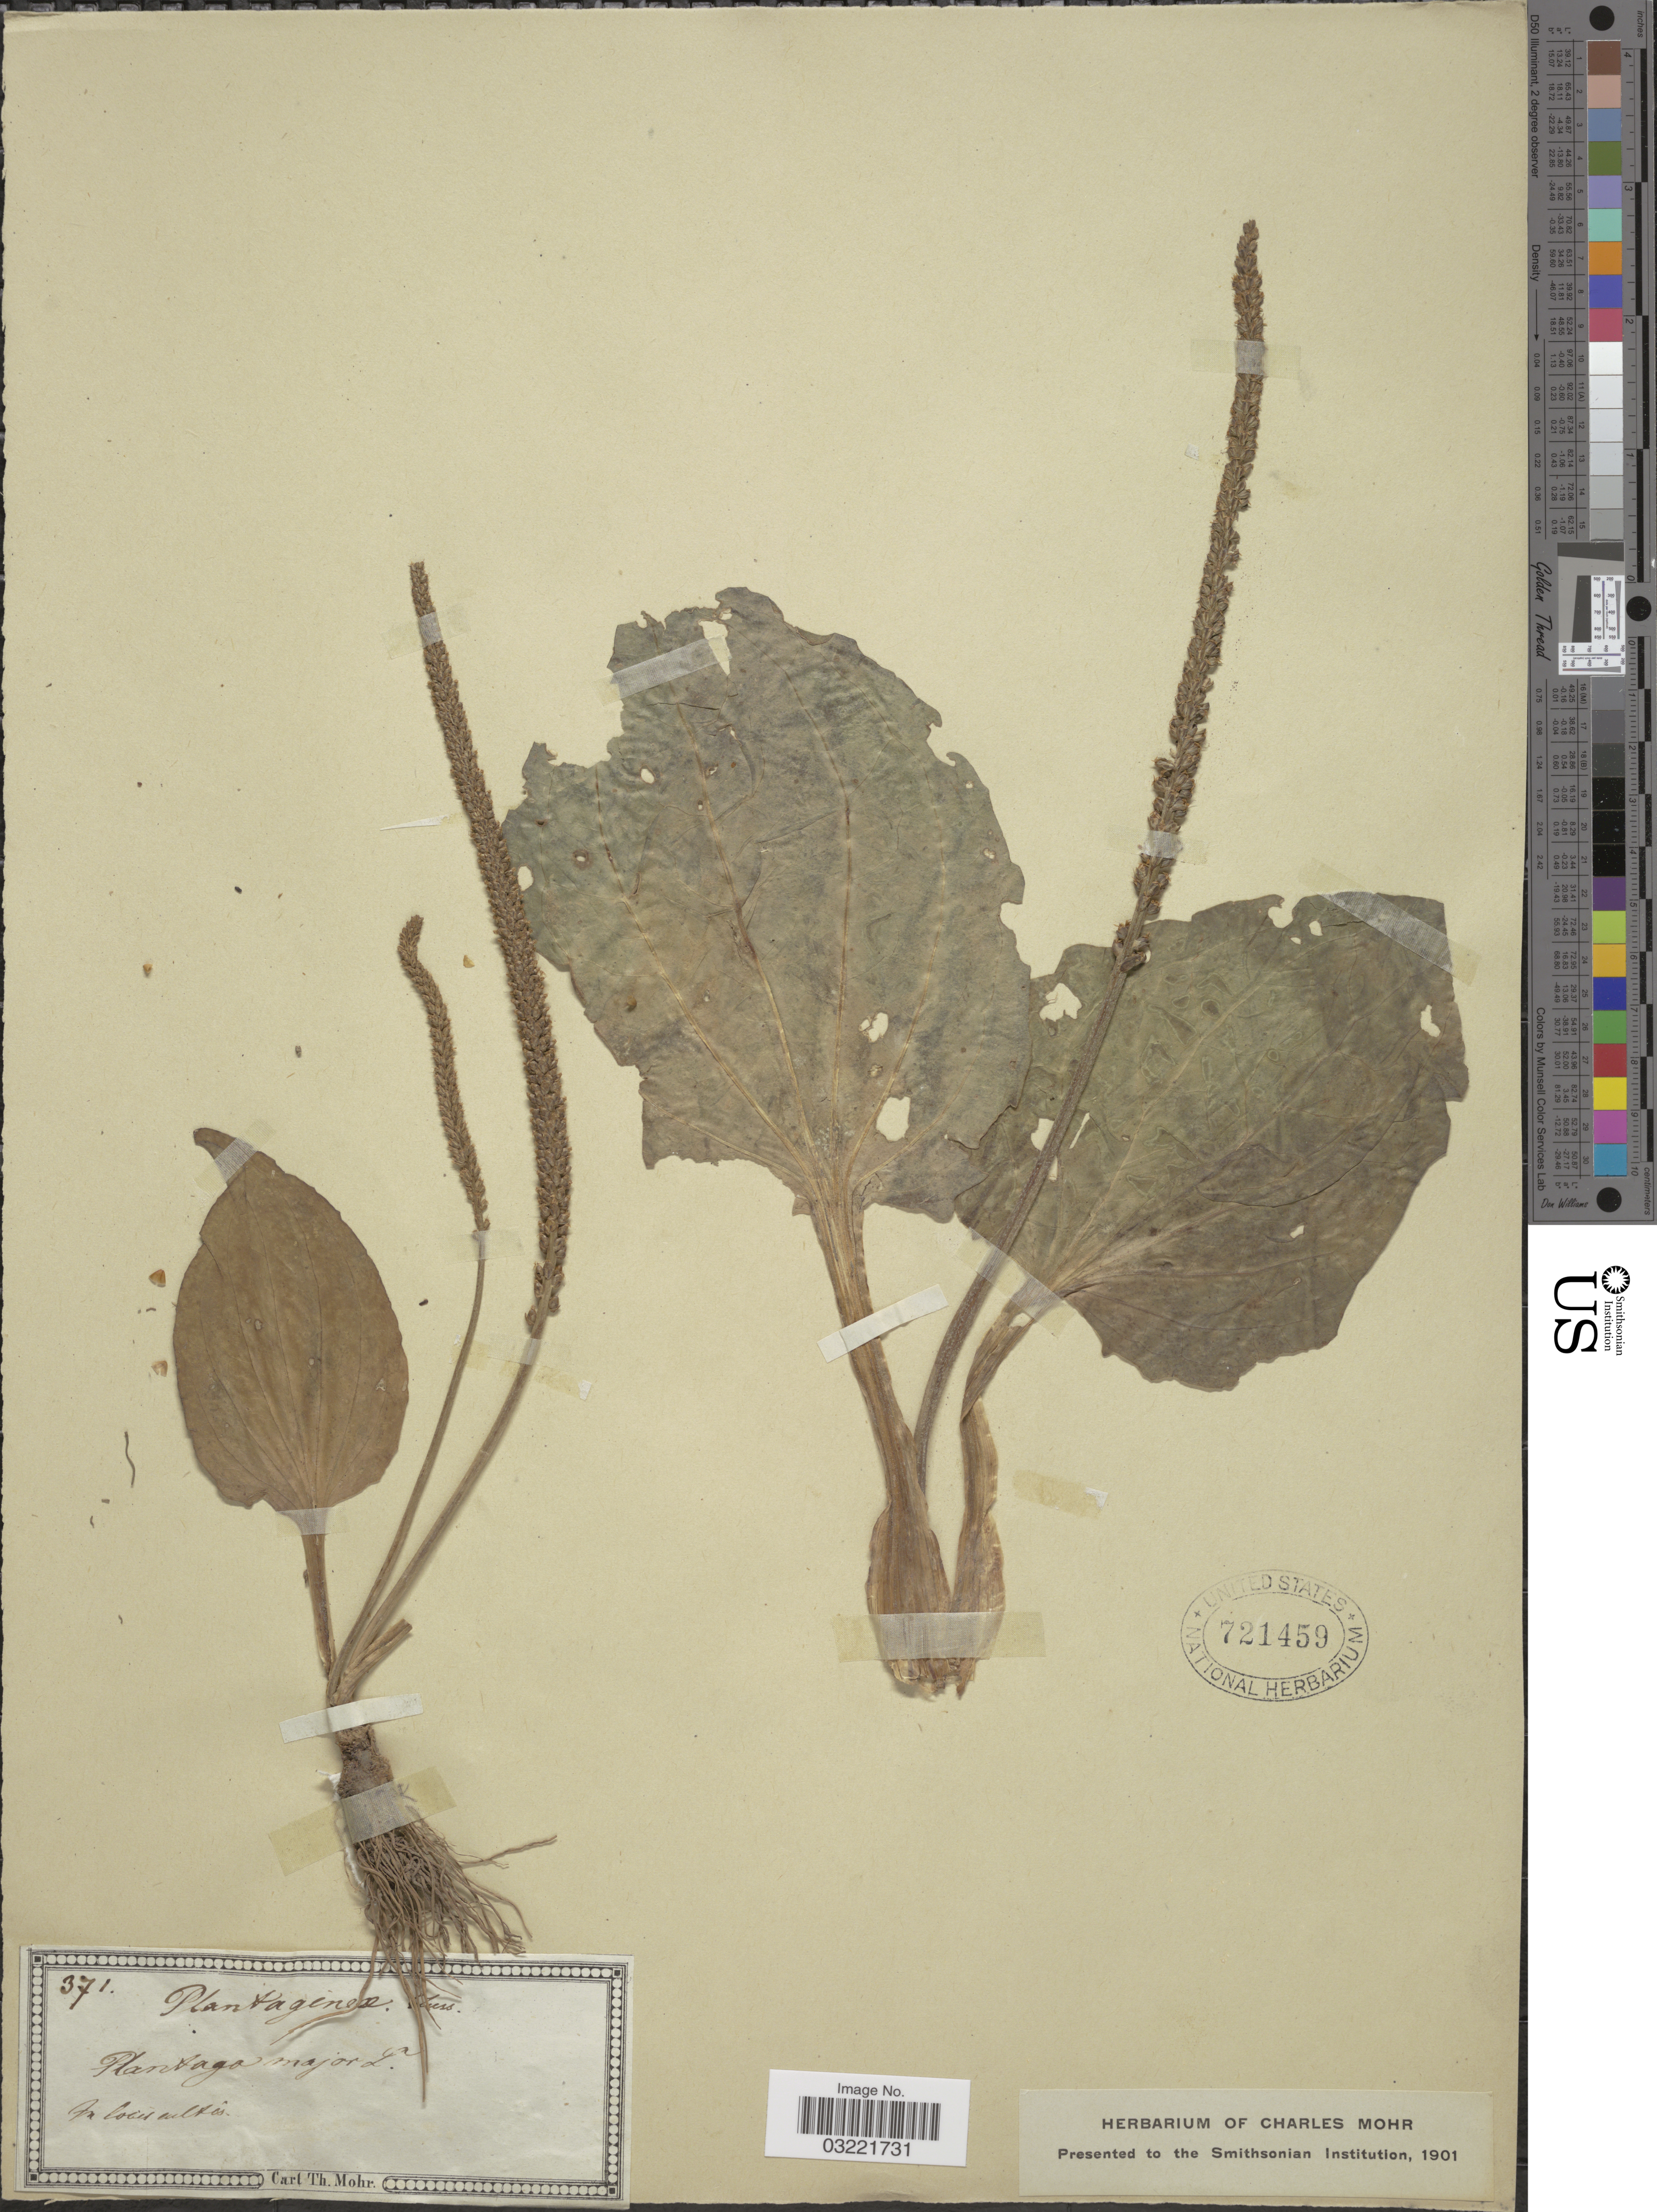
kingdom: Plantae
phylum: Tracheophyta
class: Magnoliopsida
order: Lamiales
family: Plantaginaceae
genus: Plantago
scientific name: Plantago major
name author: L.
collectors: Mohr, C. T. (herbarium)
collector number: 371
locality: In locis cultis.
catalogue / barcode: US 721459